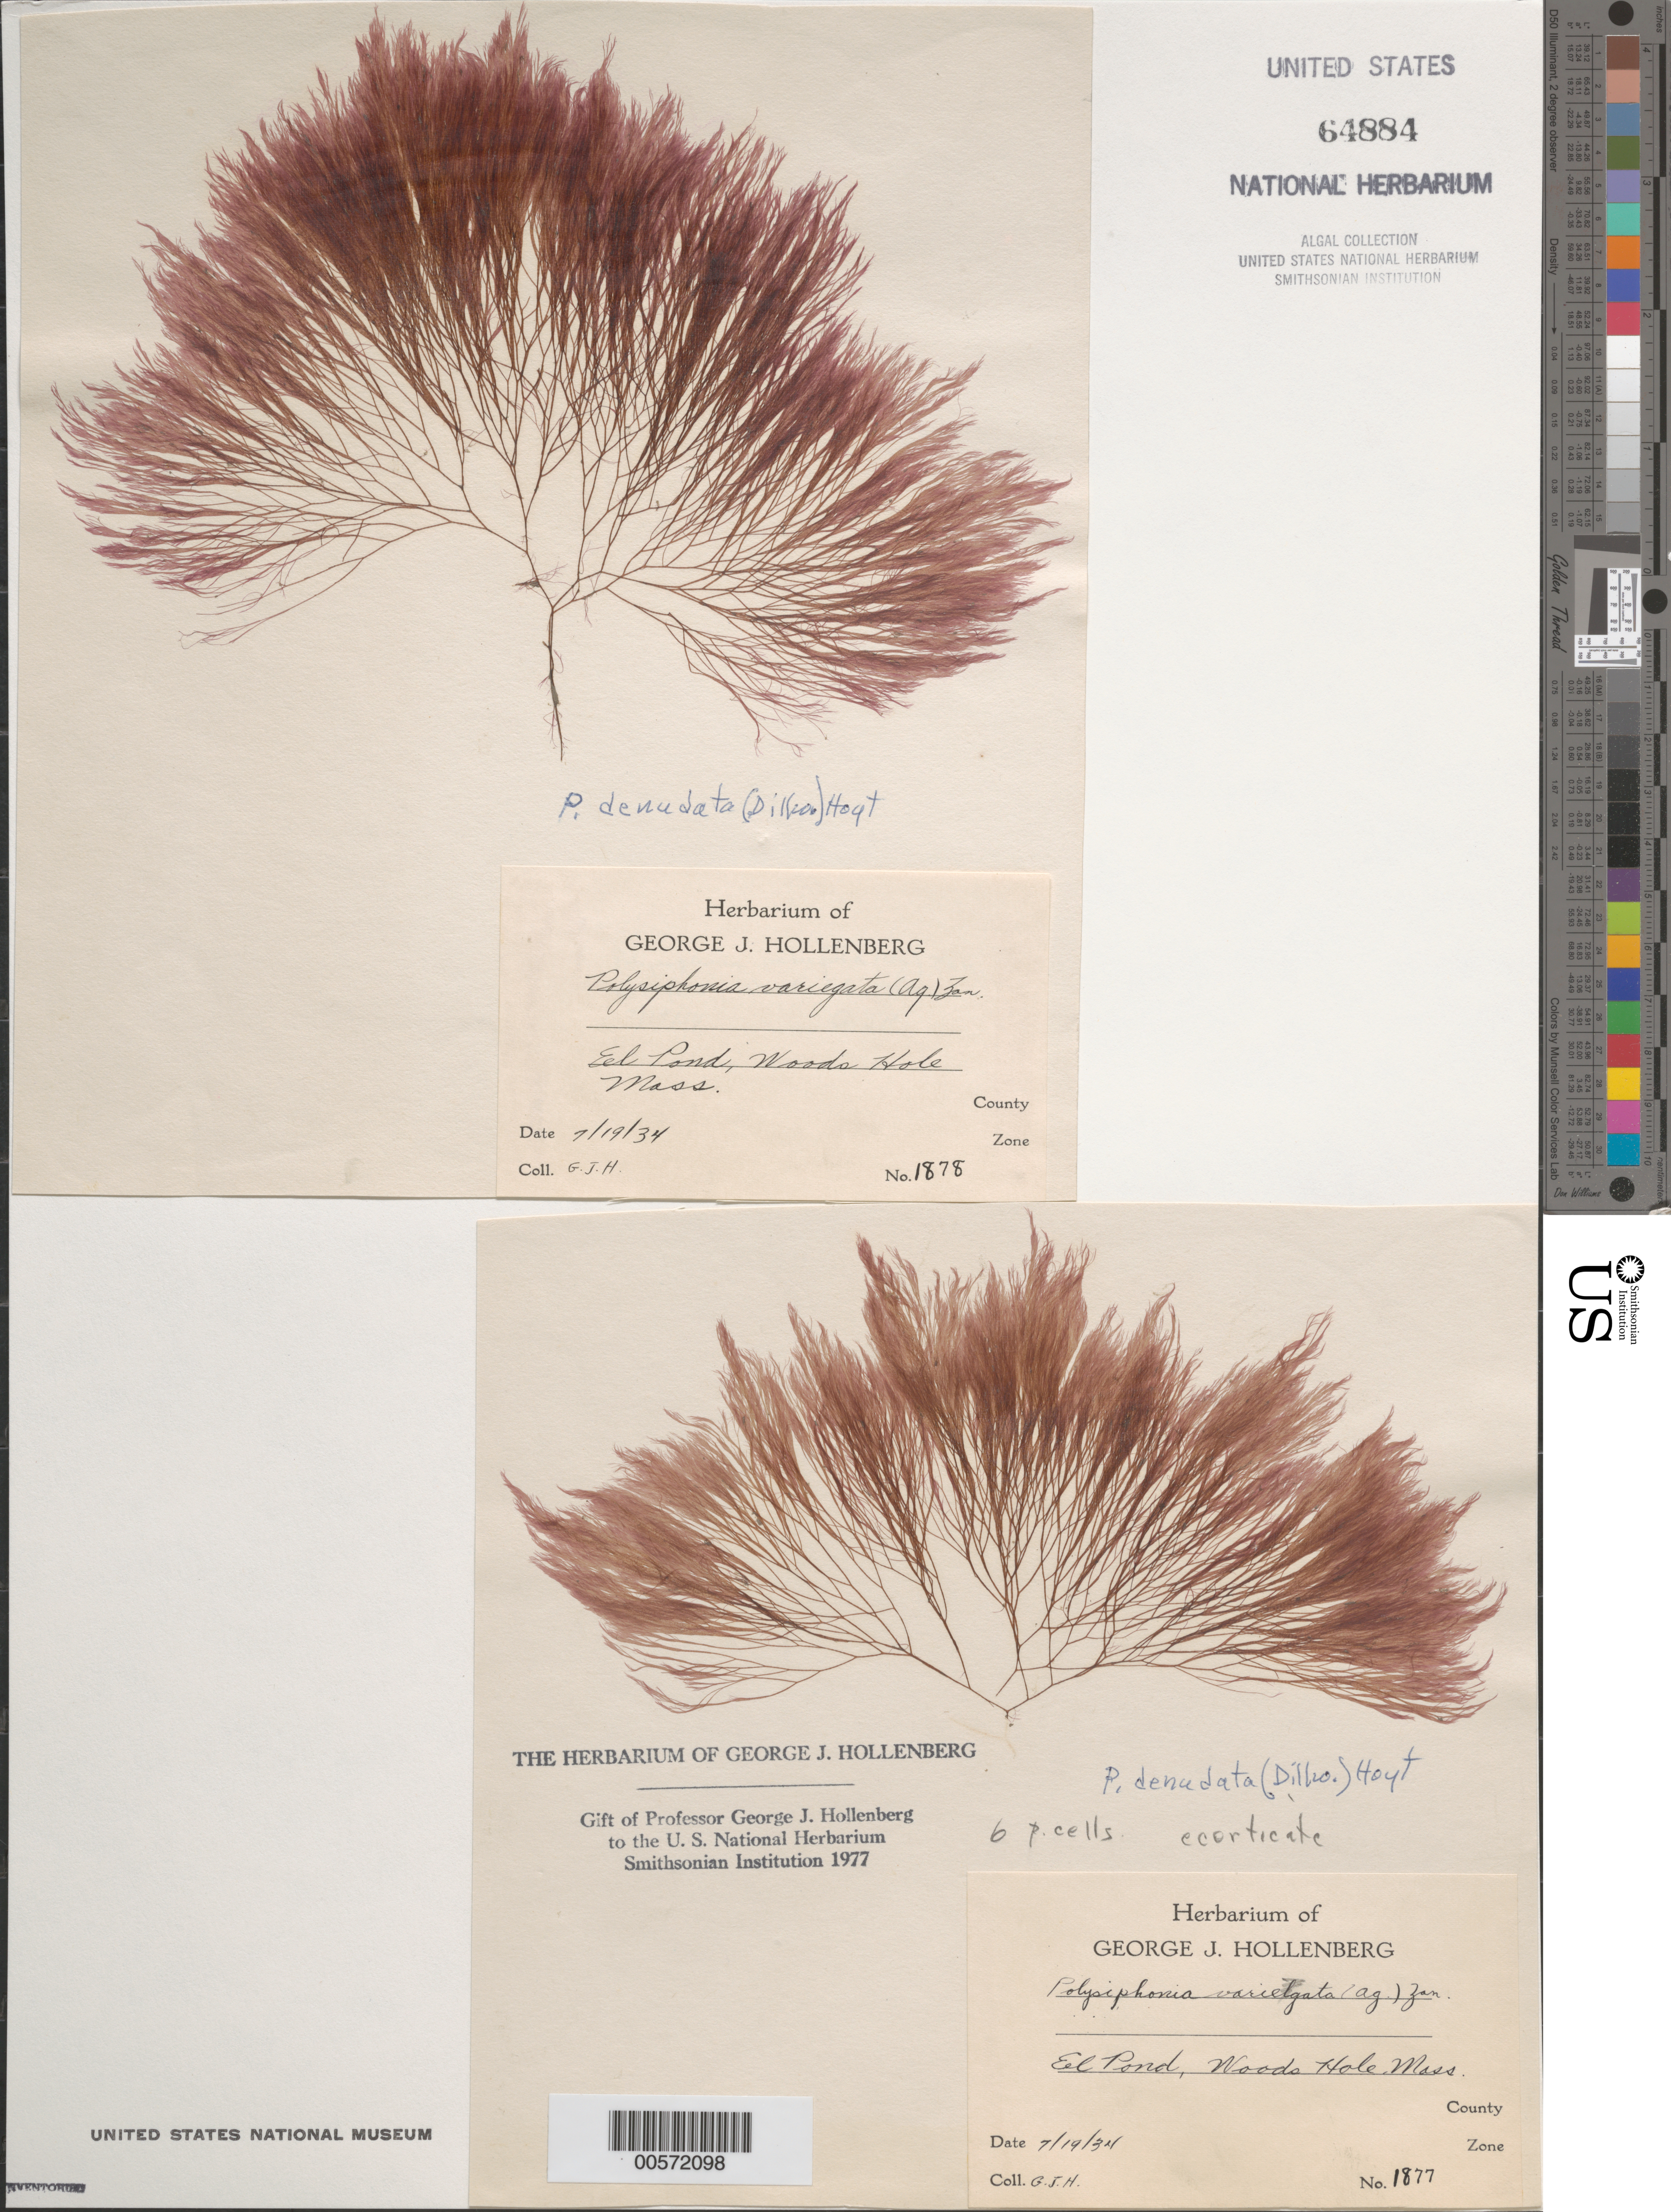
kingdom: Plantae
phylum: Rhodophyta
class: Florideophyceae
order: Ceramiales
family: Rhodomelaceae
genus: Carradoriella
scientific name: Carradoriella denudata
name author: (Dillwyn) Savoie & G.W. Saunders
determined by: Algae name updating Project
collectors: G. Hollenberg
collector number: GJH 1877 & GJH 1878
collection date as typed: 19 Jul 1934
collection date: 1934-07-19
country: United States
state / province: Massachusetts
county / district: Barnstable County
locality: Woods Hole, Eel Pond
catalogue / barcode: US 64884